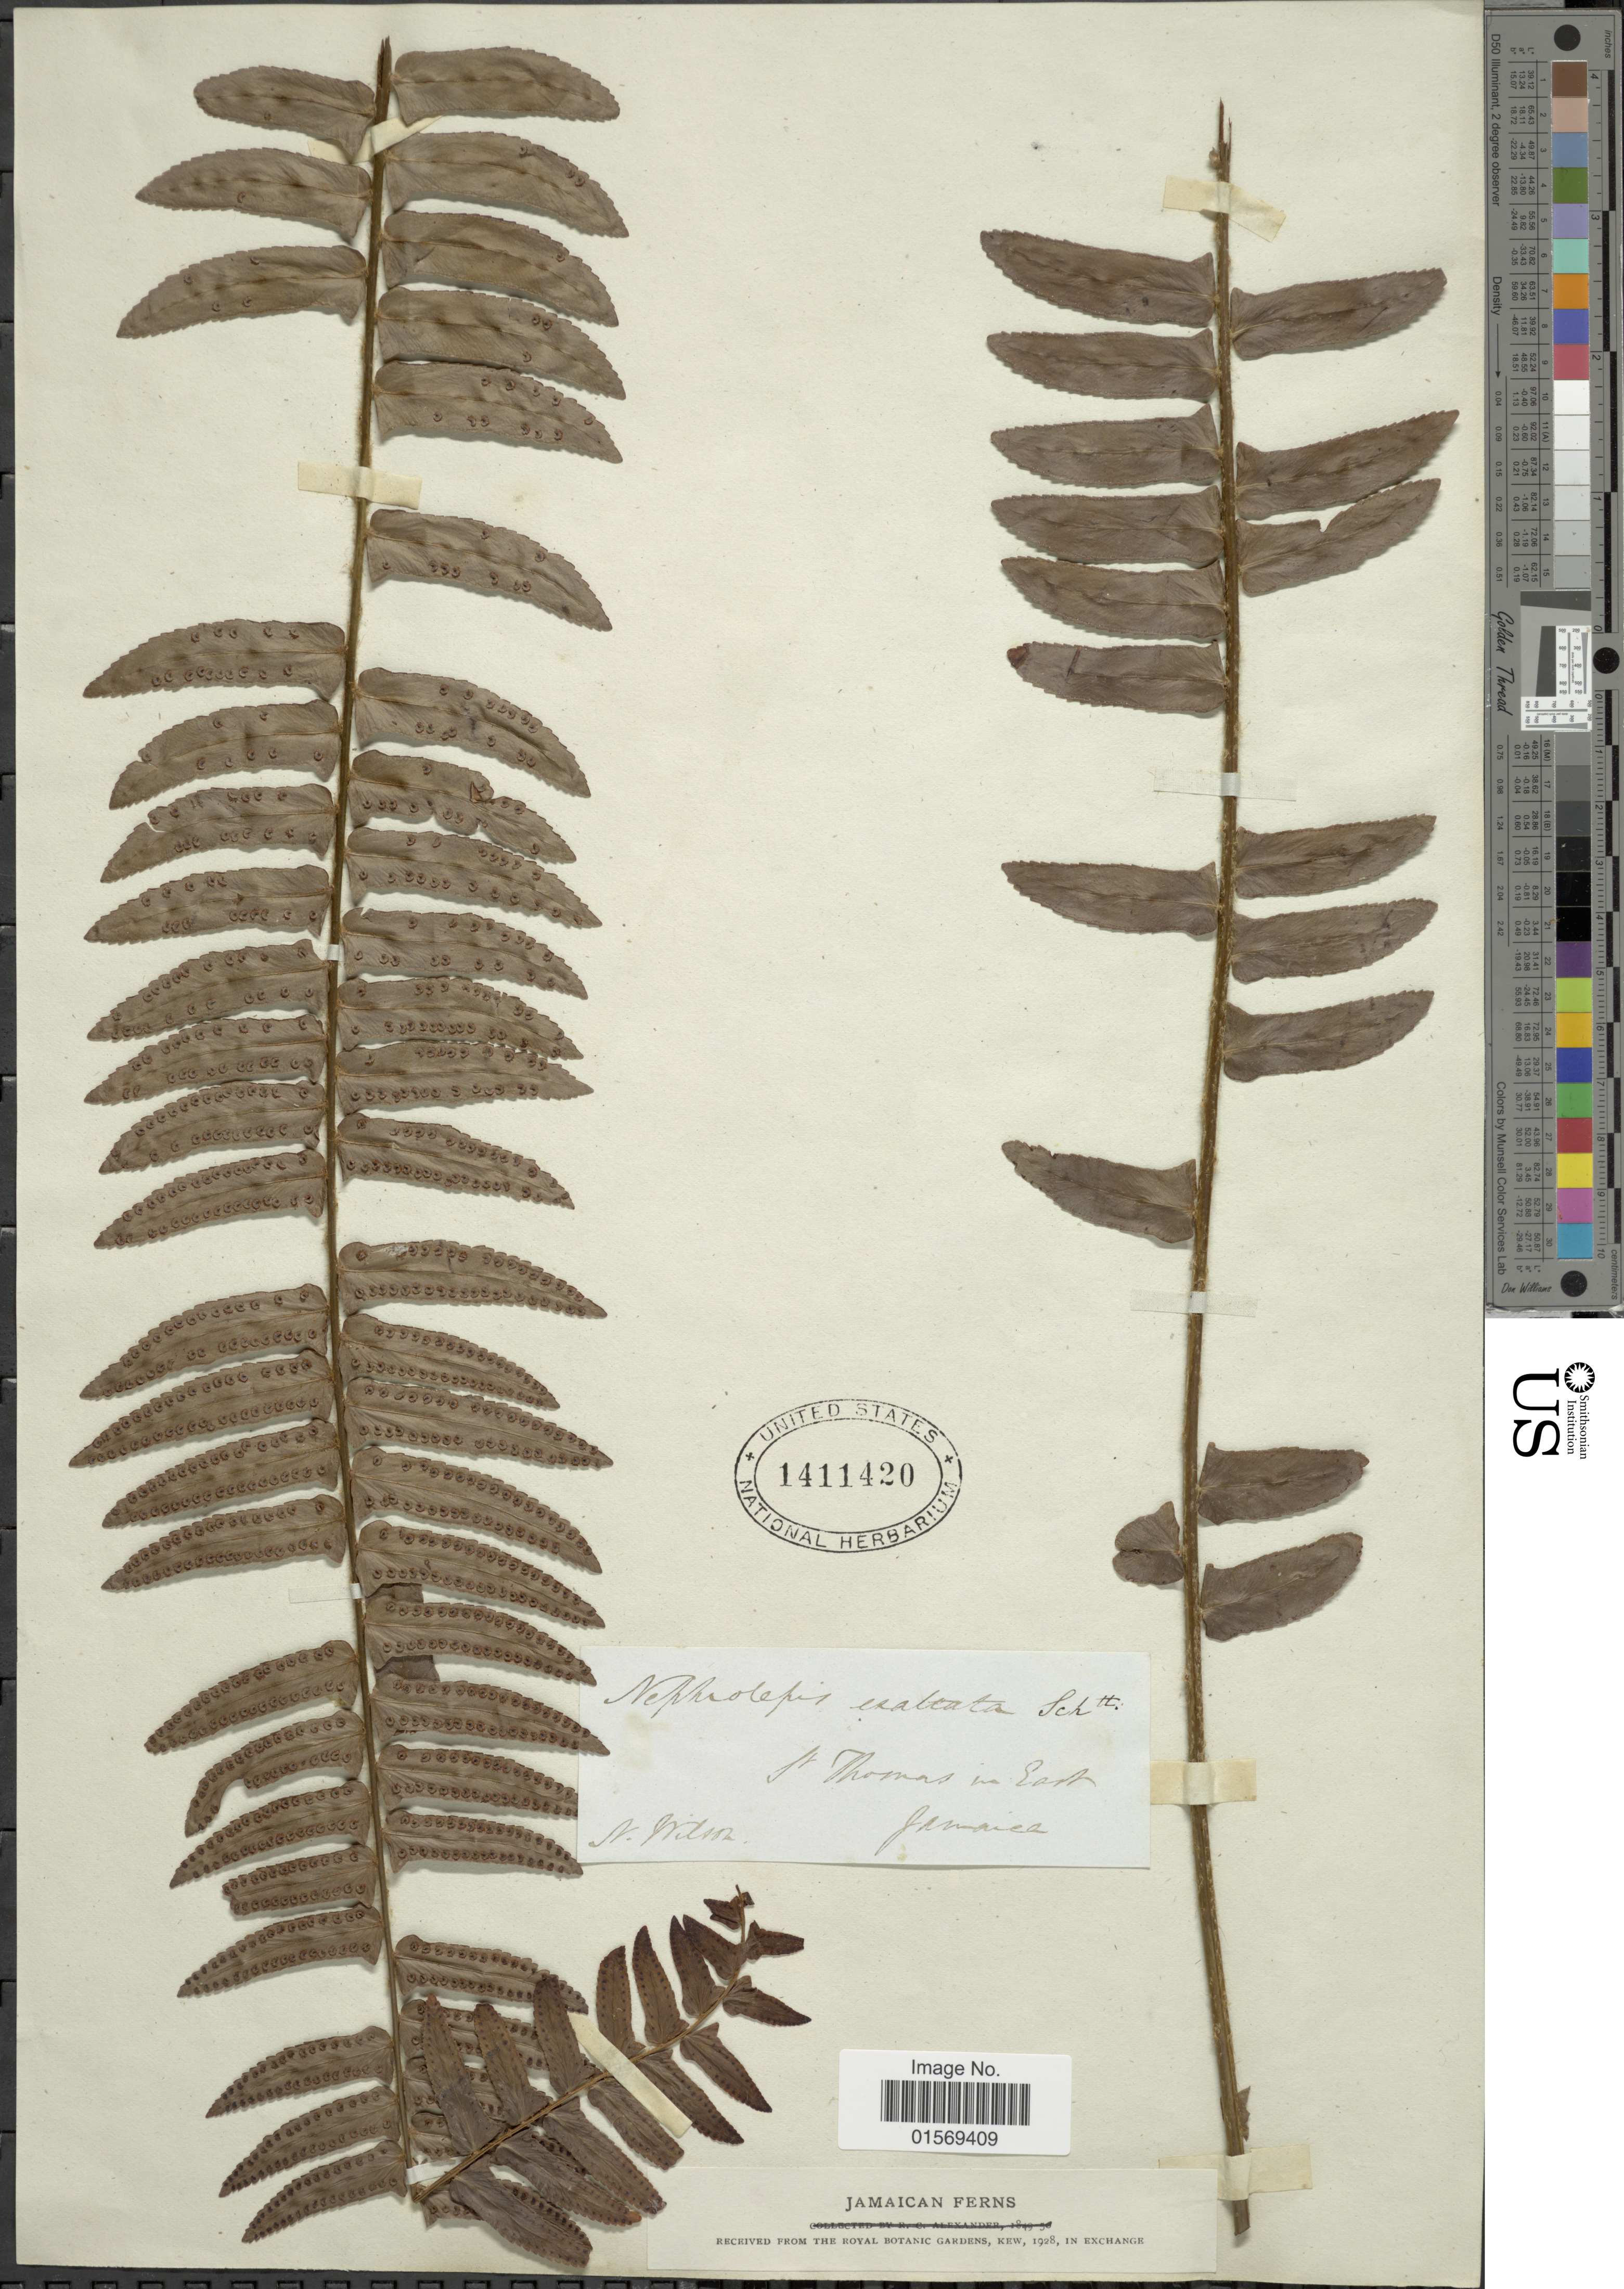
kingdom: Plantae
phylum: Tracheophyta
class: Polypodiopsida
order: Polypodiales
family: Nephrolepidaceae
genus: Nephrolepis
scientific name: Nephrolepis exaltata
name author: (L.) Schott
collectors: N. Wilson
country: Jamaica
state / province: Saint Thomas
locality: St. Thomas in East.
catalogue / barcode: US 1411420